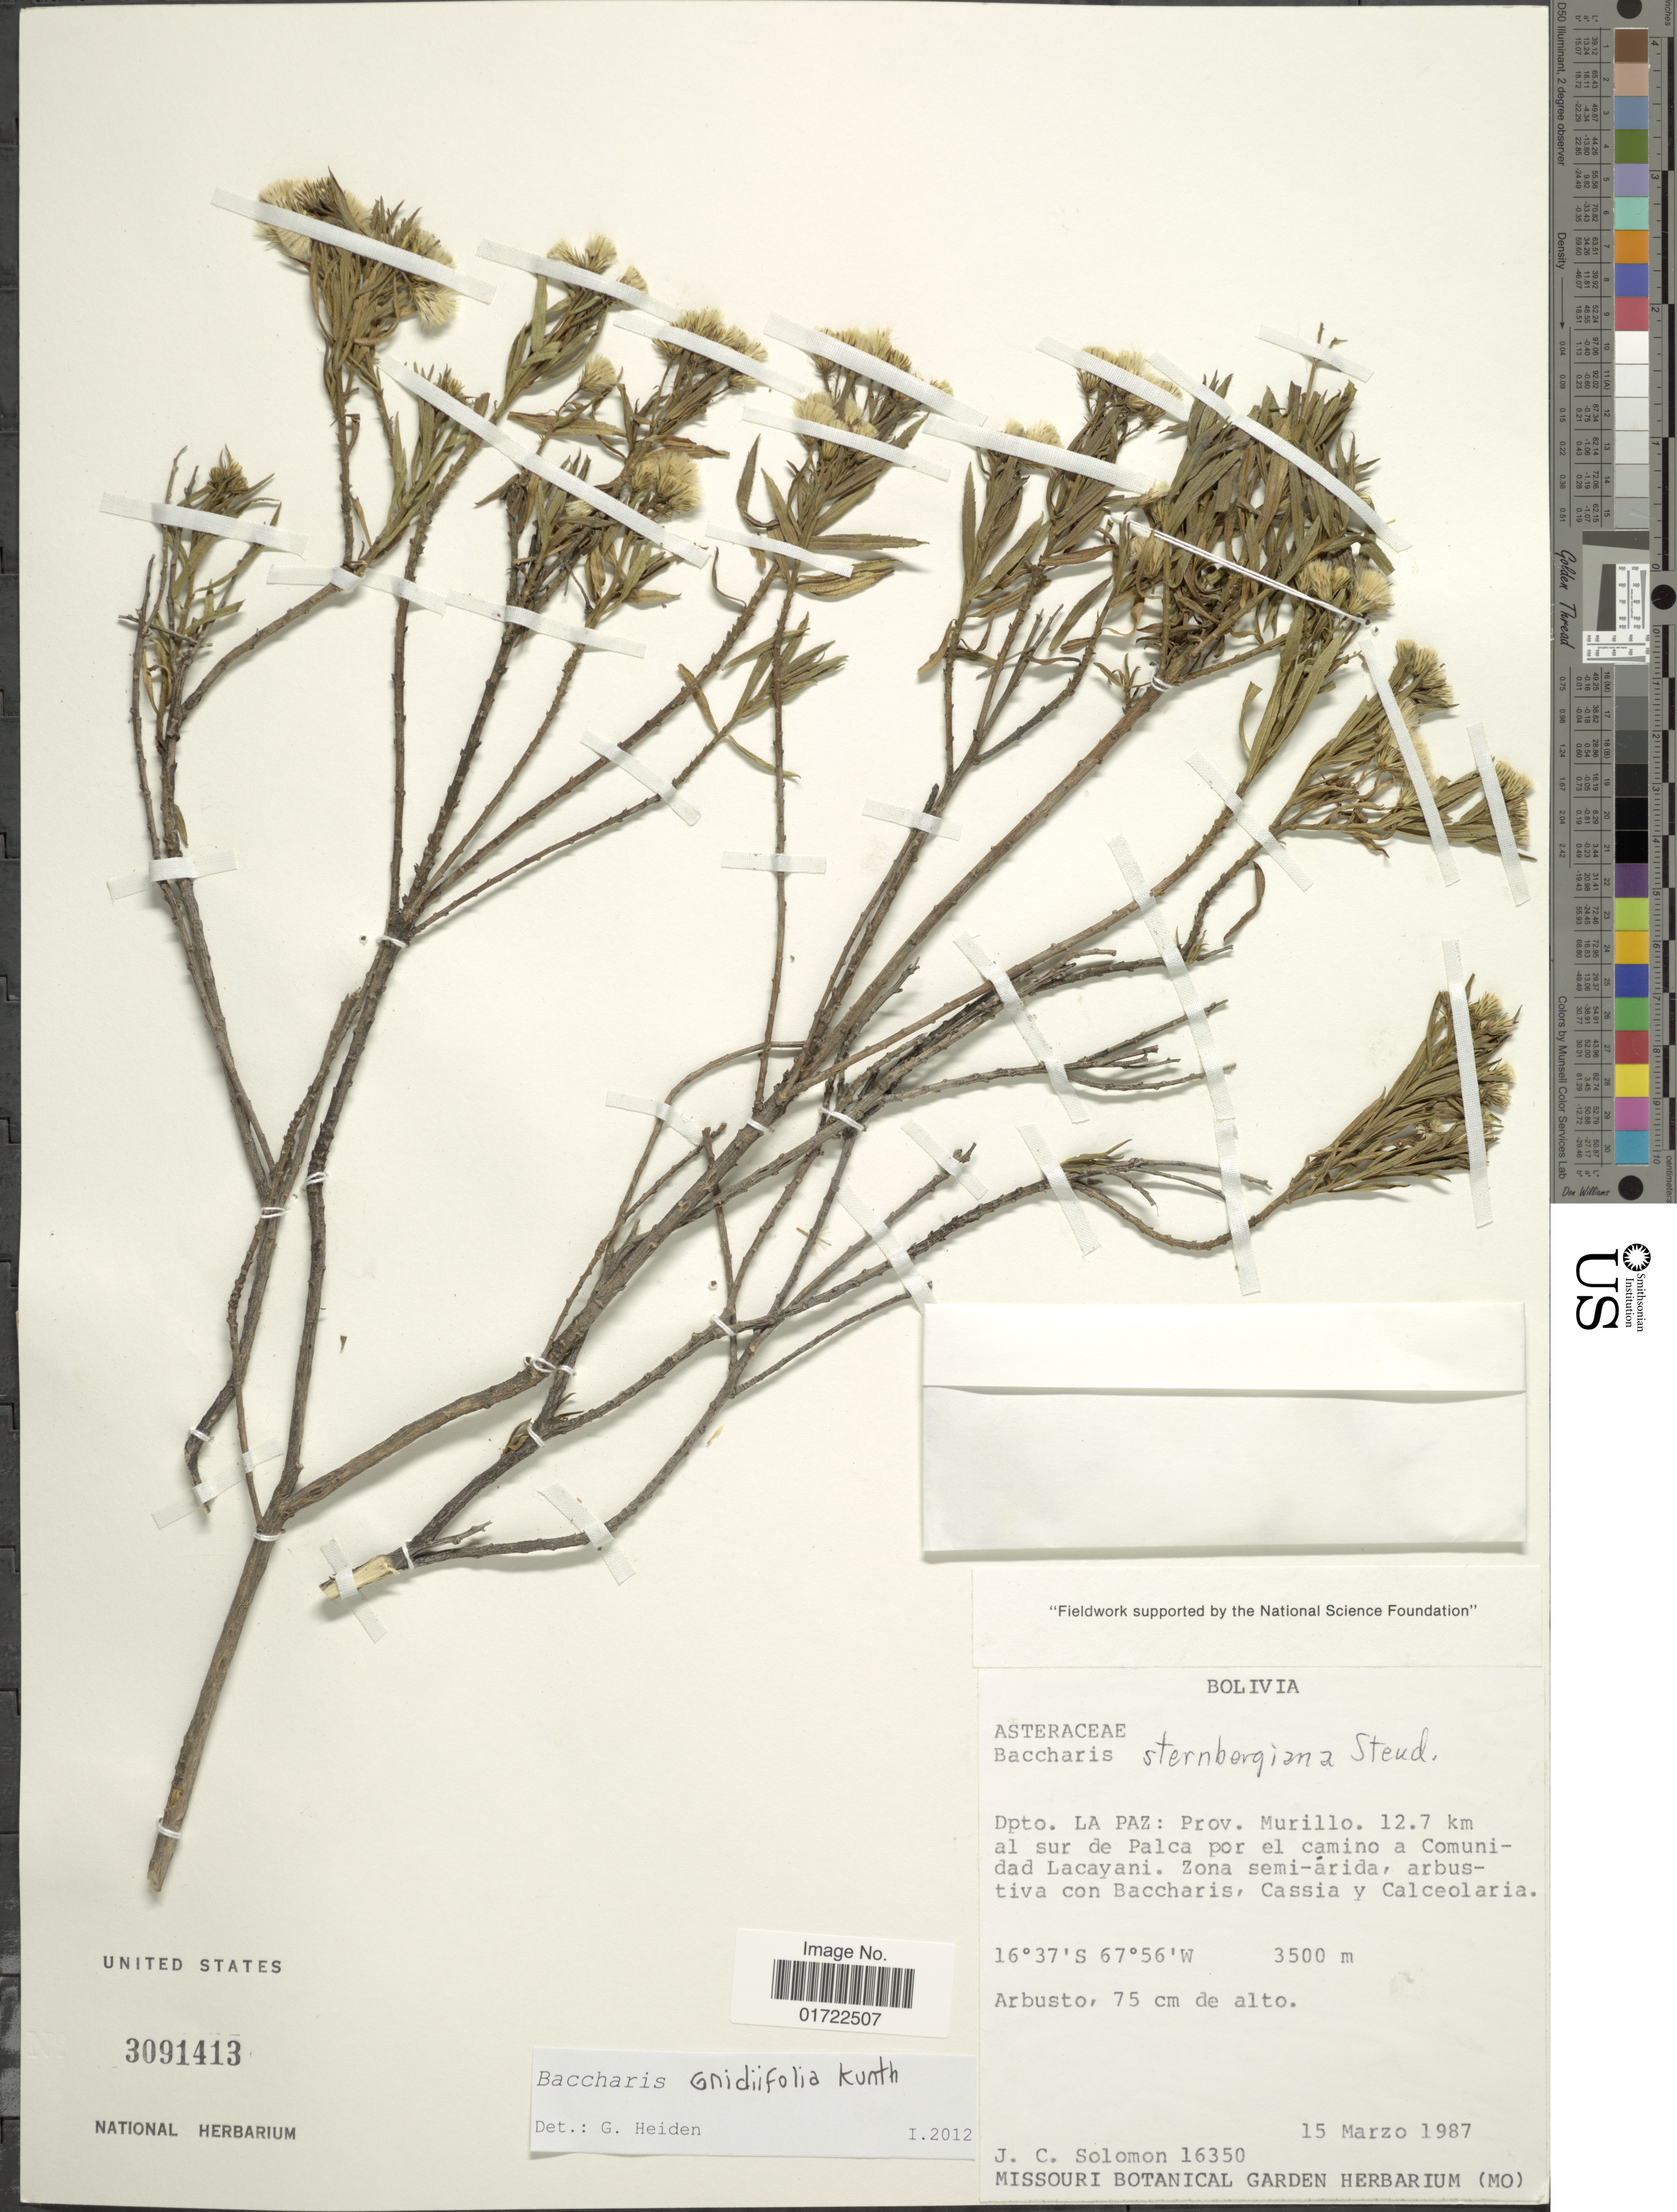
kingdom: Plantae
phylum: Tracheophyta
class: Magnoliopsida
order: Asterales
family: Asteraceae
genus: Baccharis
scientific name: Baccharis gnidiifolia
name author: Kunth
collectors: J. C. Solomon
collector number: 16350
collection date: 1987-03-15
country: Bolivia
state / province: La Paz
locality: Prov. Murillo. 12.7 km al sur de Palca por el camino a Comunidad Lacayani. Zona semi-arida, arbustiva con Baccharis, Cassia y Calceolaria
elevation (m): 3500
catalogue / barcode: US 3091413